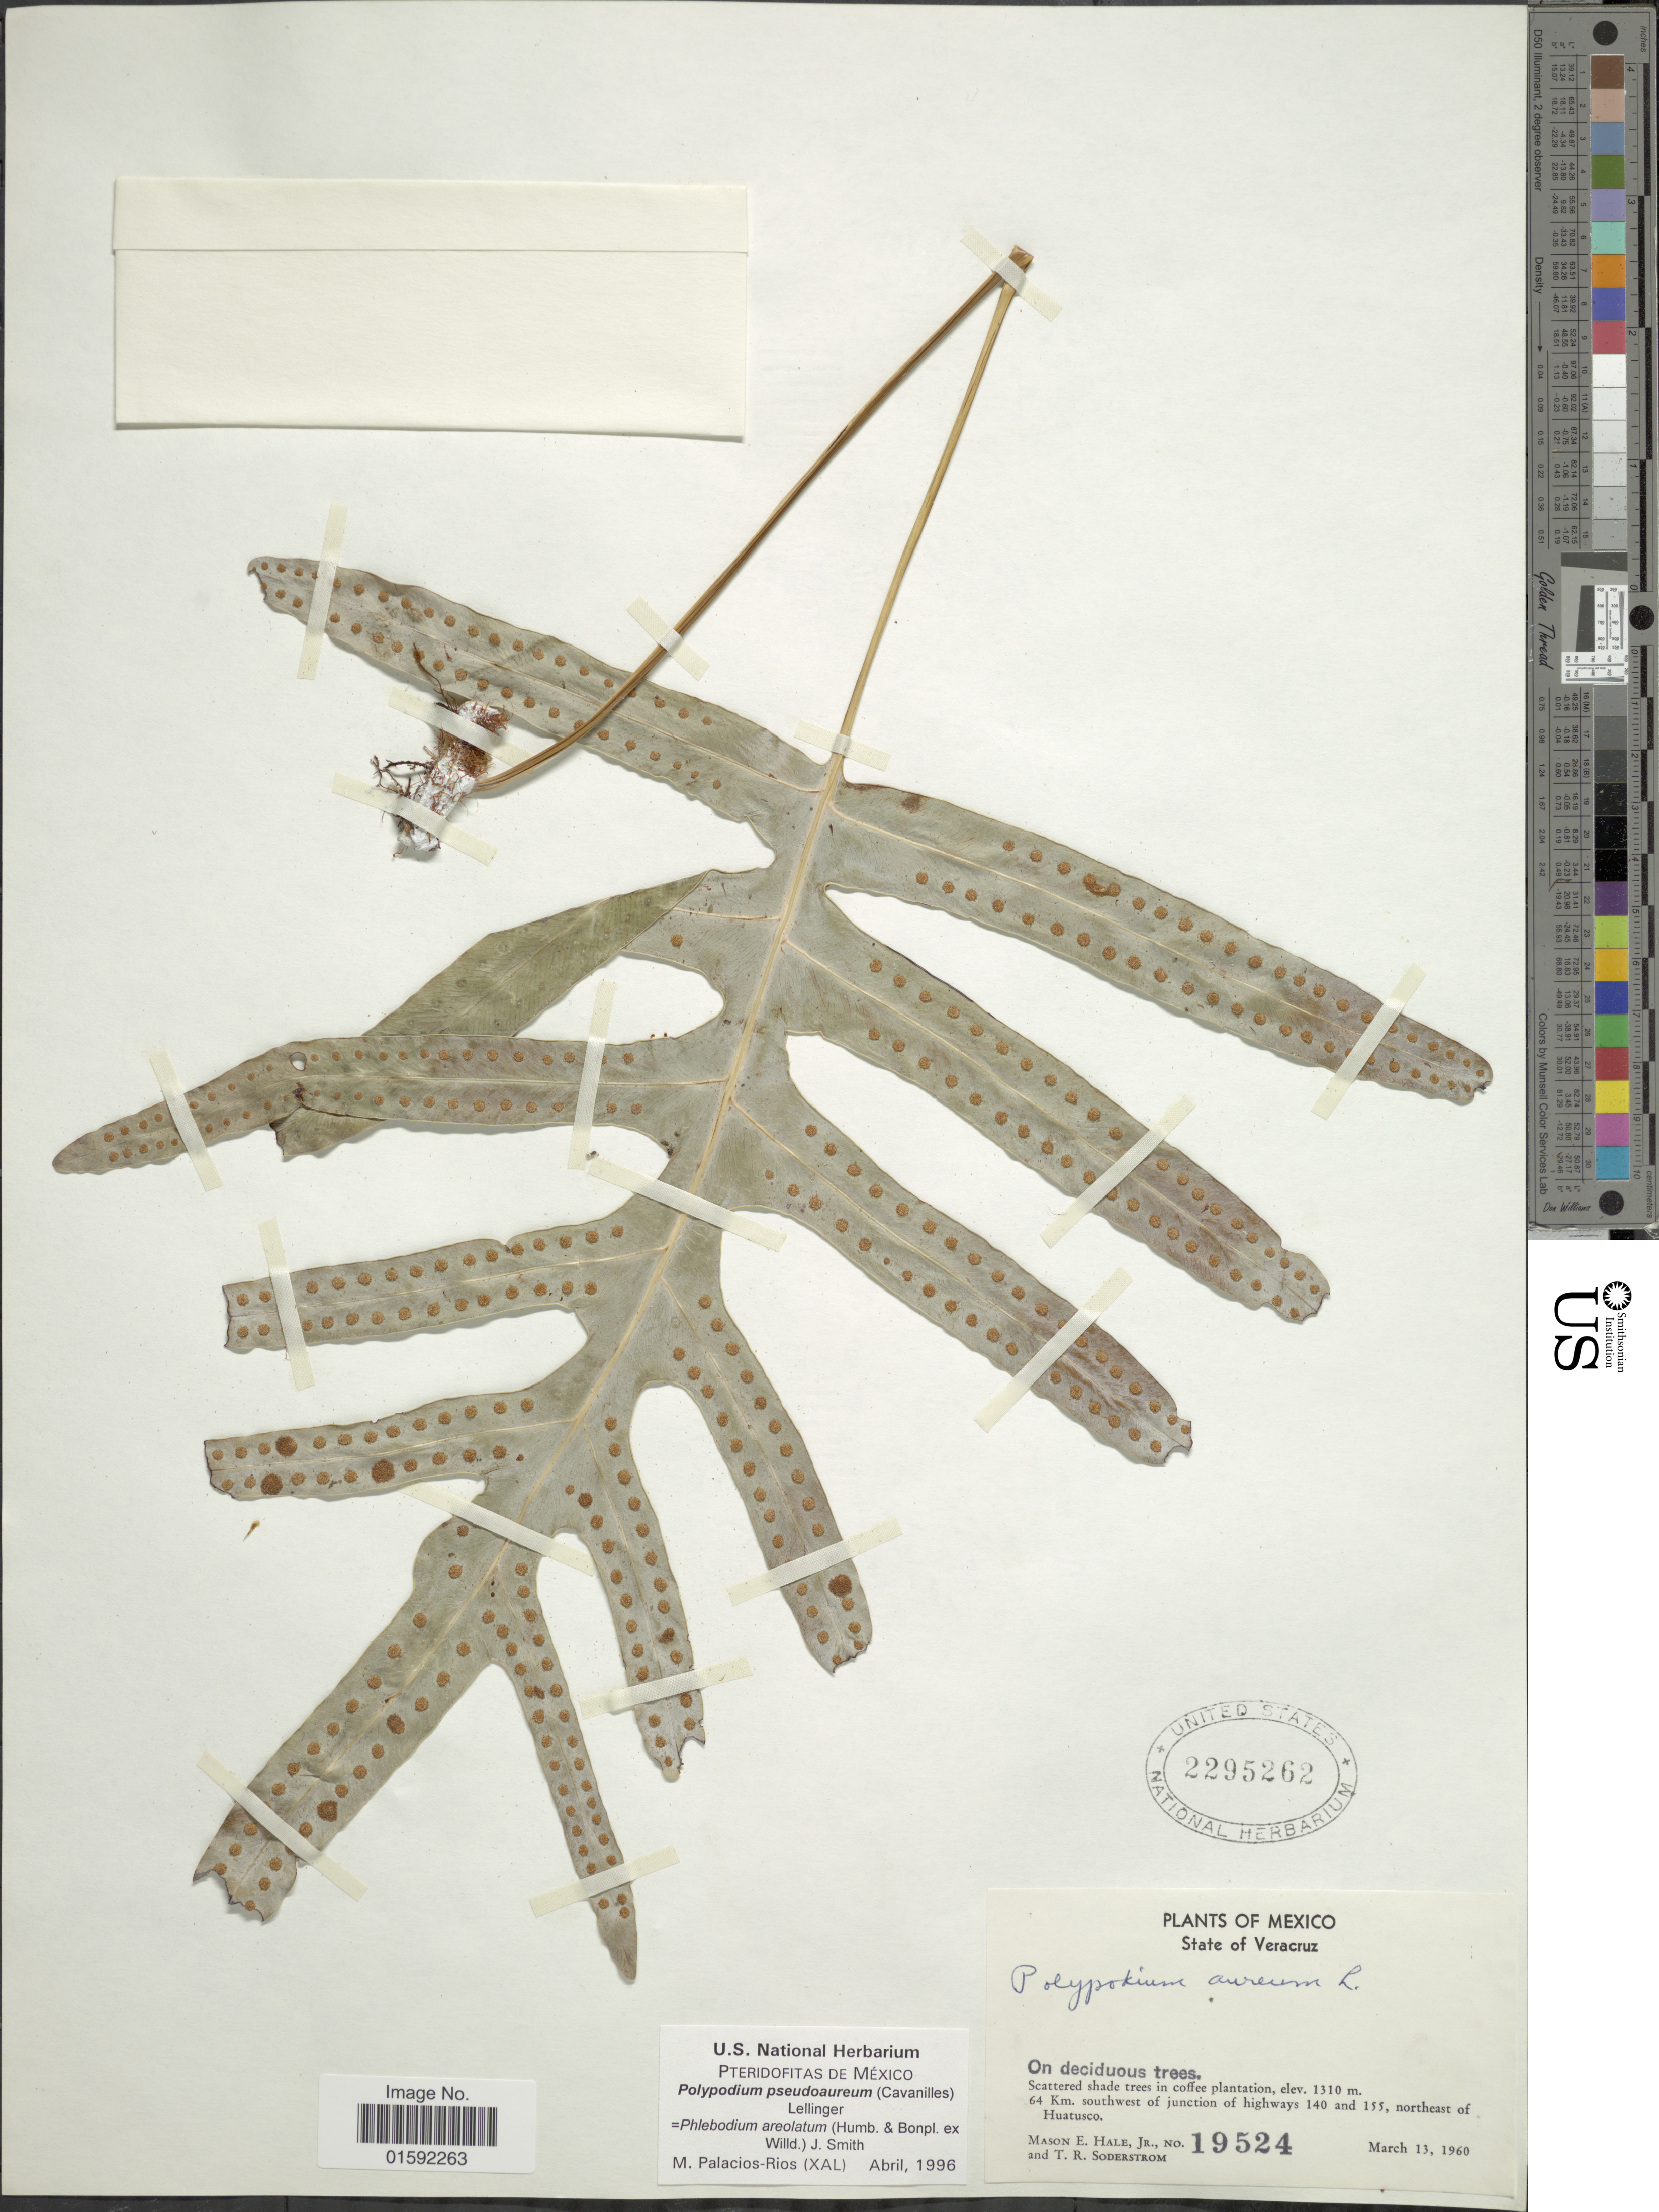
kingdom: Plantae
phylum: Tracheophyta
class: Polypodiopsida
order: Polypodiales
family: Polypodiaceae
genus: Phlebodium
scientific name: Phlebodium pseudoaureum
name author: (Cav.) Lellinger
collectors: M. Hale & T. R. Soderstrom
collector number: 19524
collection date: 1960-03-13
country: Mexico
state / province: Veracruz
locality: Mexico, State of Veracruz, 64 km. southwest of junction of highways 140 and 155, northeast of Huatusco.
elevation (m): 1310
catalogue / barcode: US 2295262